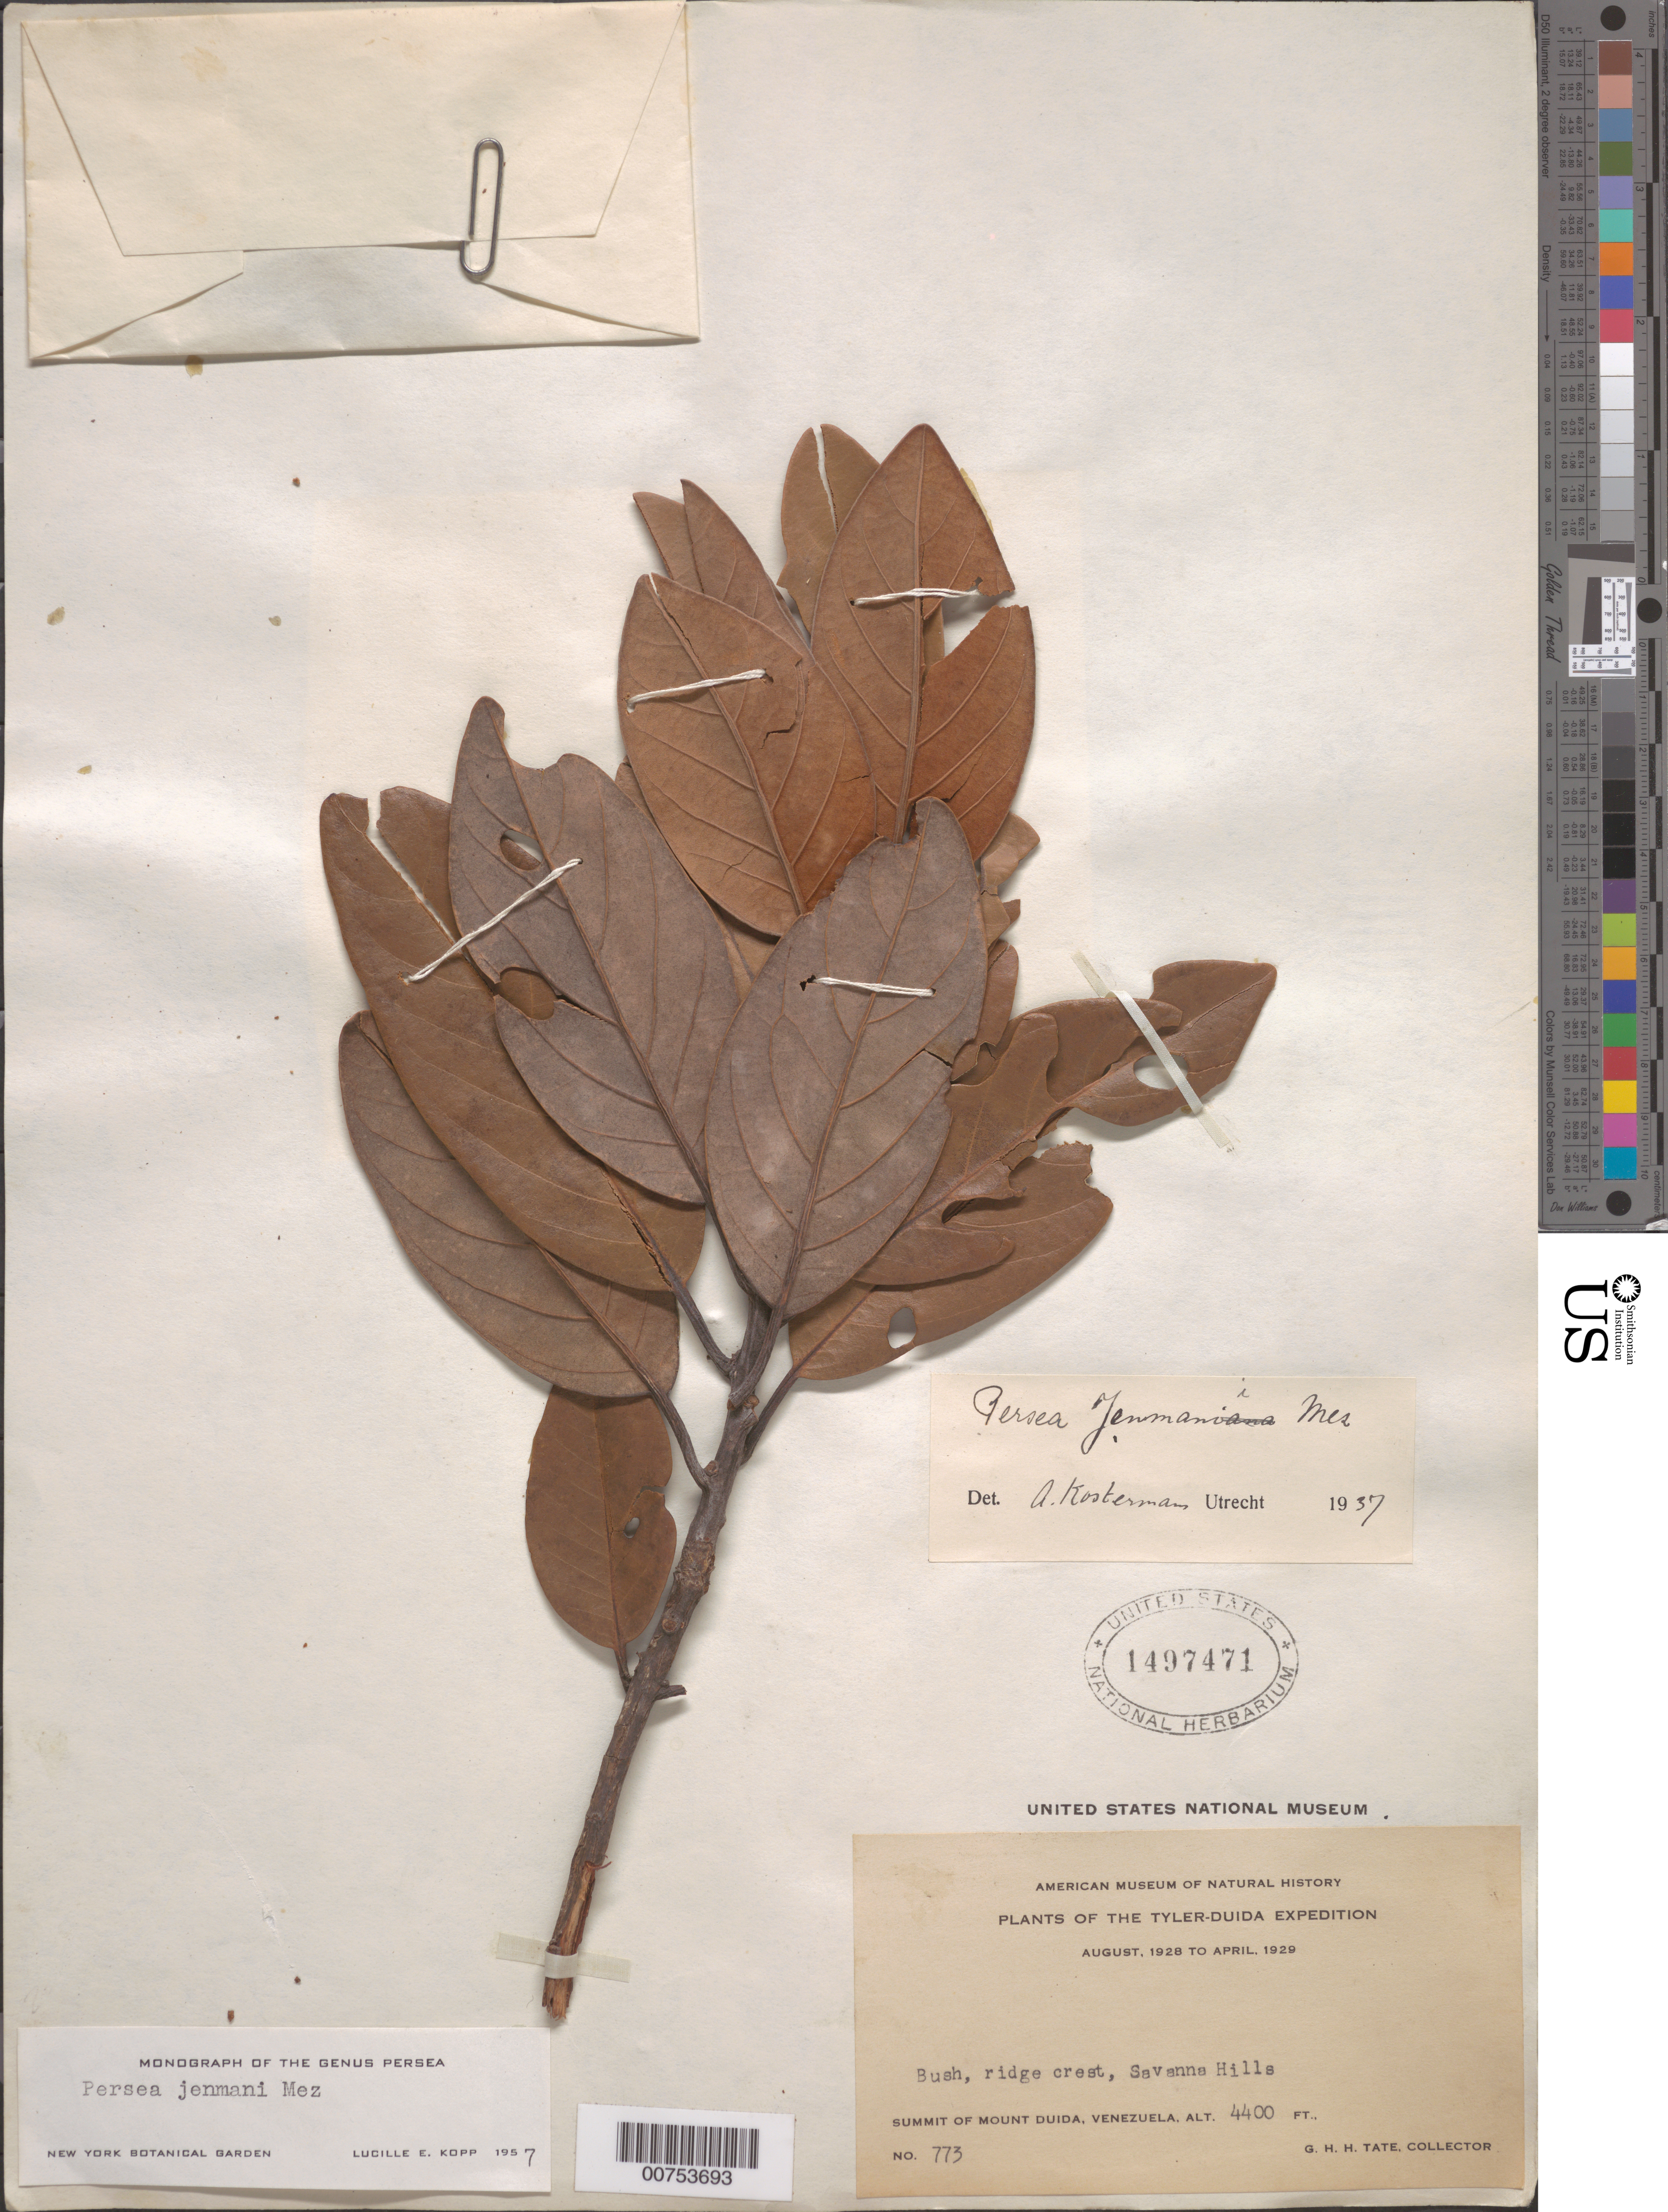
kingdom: Plantae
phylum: Tracheophyta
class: Magnoliopsida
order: Laurales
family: Lauraceae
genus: Persea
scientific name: Persea jenmanii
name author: Mez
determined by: Kopp, L. E., (NY), New York Botanical Garden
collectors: G. H. H.Tate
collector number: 773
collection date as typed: Aug-28 to Apr-29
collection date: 1928-08/1929-04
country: Venezuela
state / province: Amazonas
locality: Mount Duida, summit, savanna hills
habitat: Bush, ridge crest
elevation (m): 1341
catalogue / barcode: US 1497471